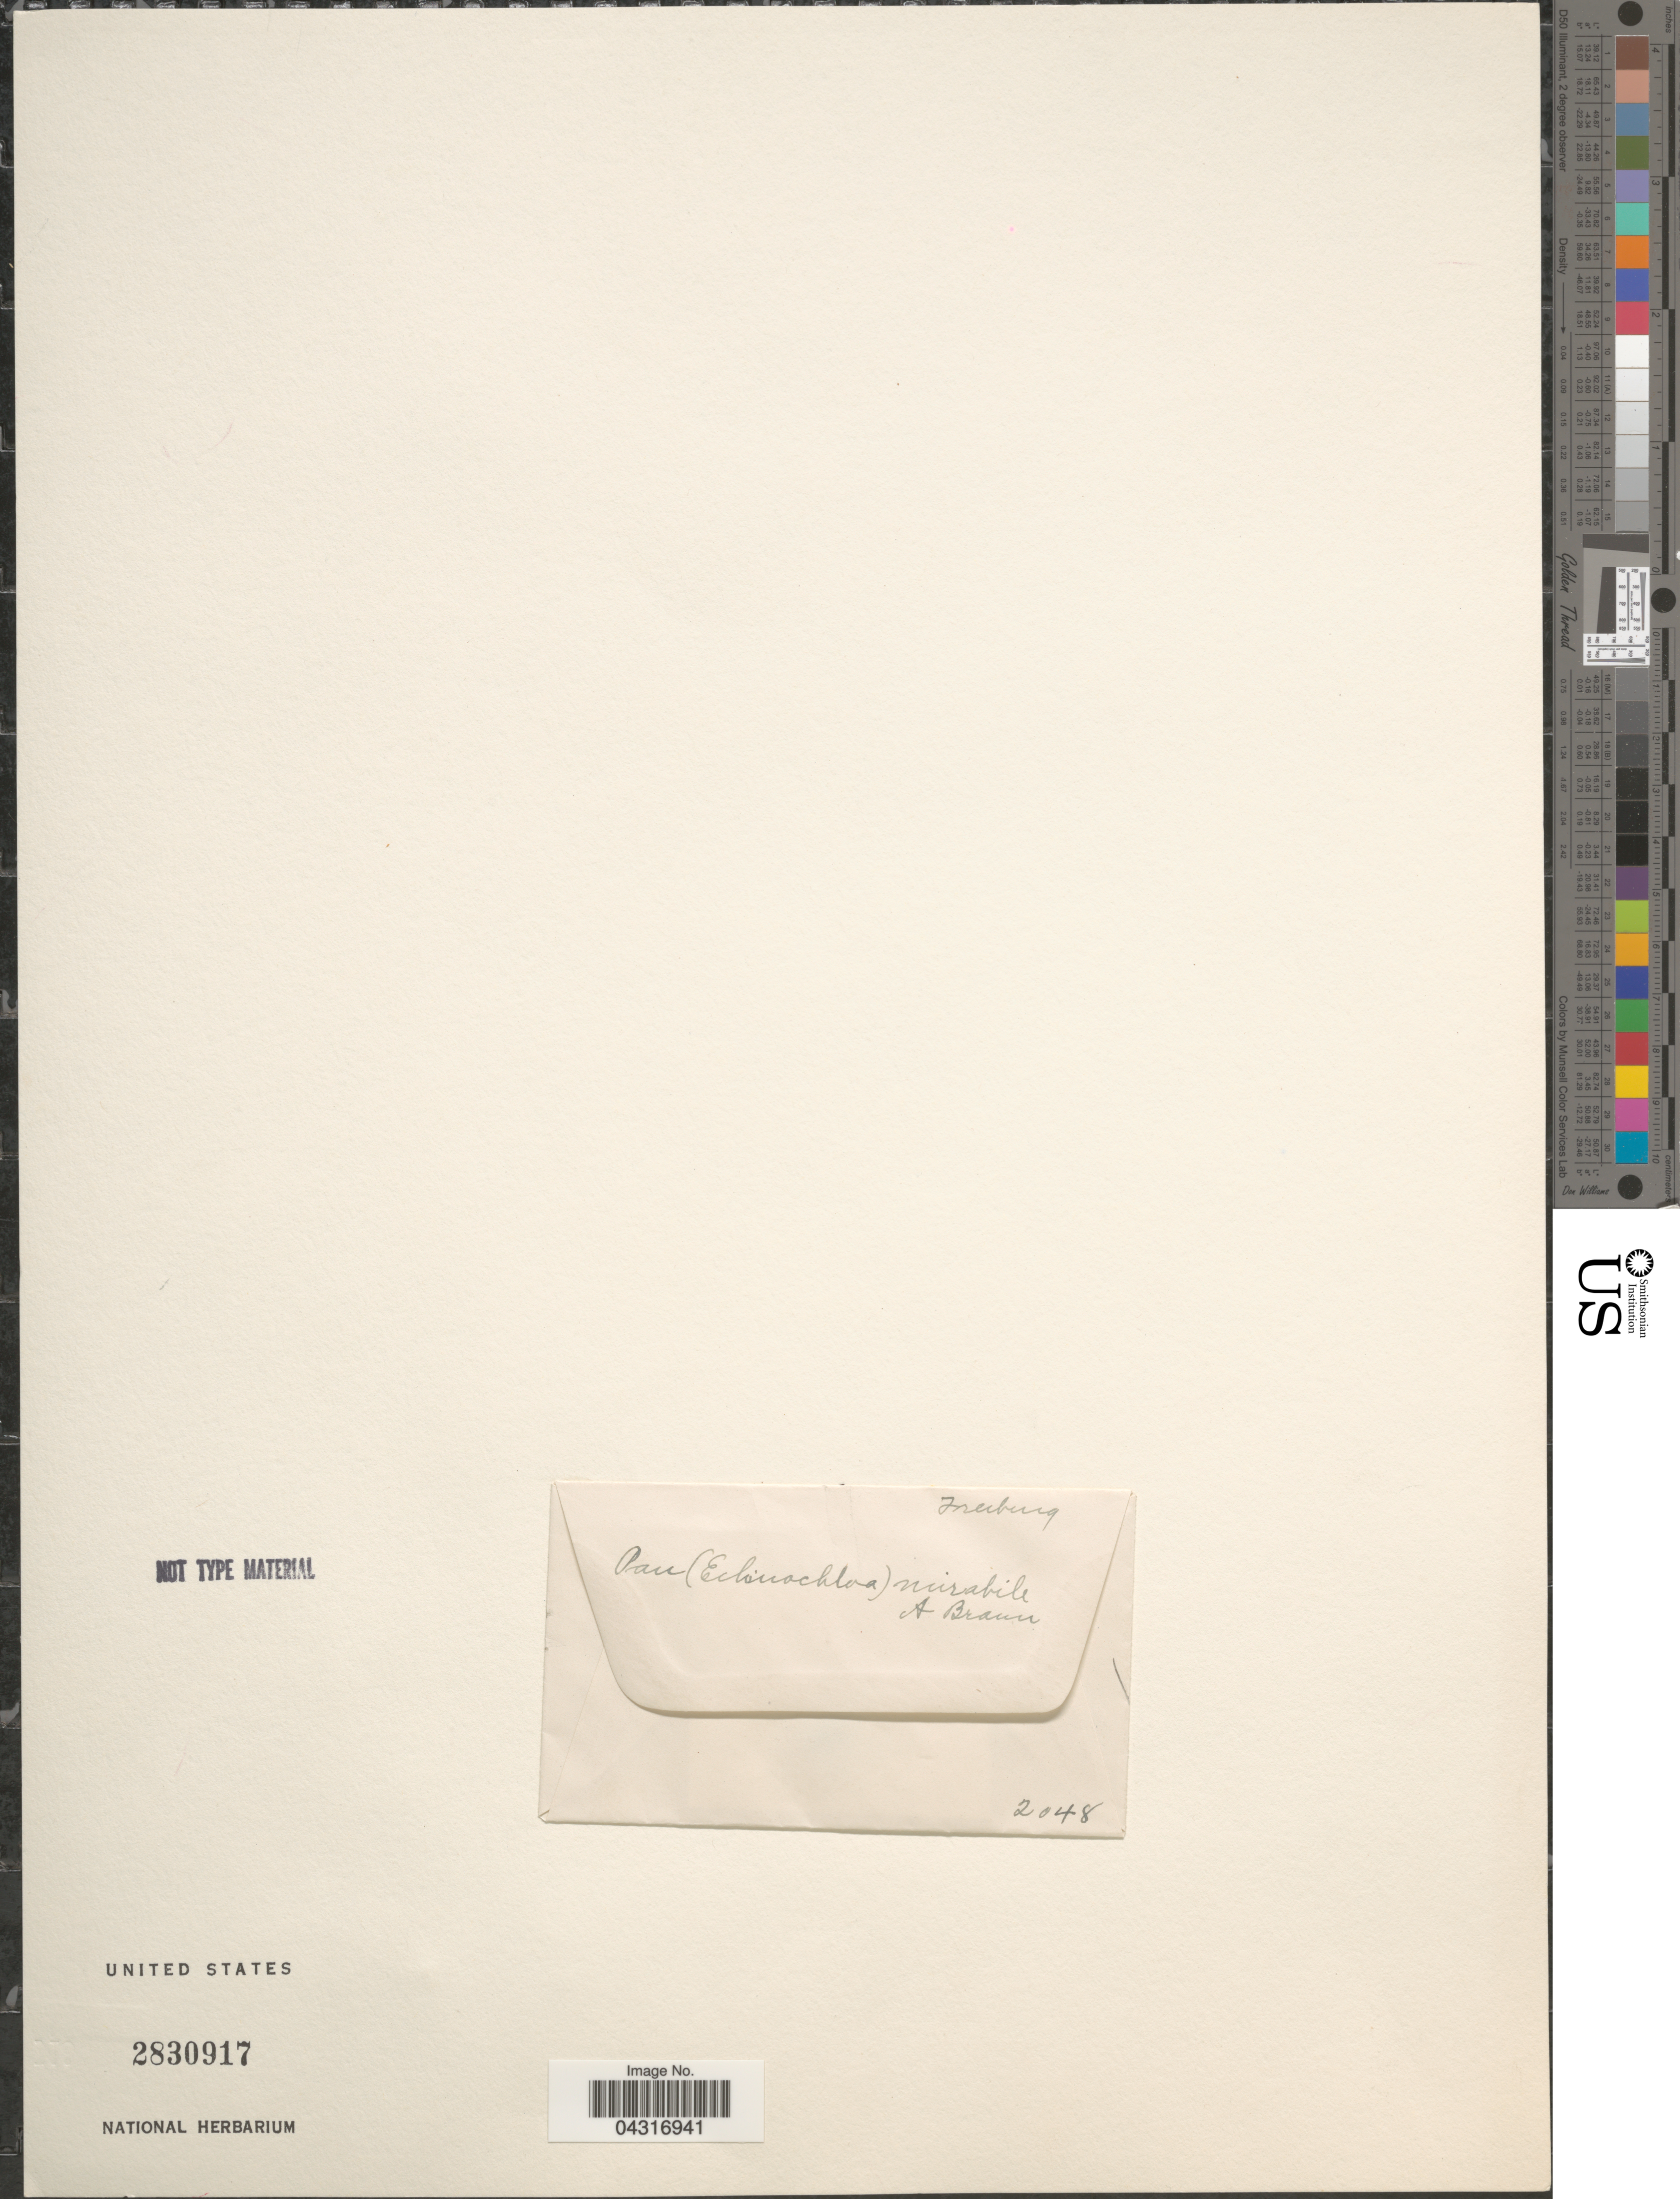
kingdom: Plantae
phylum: Tracheophyta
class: Liliopsida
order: Poales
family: Poaceae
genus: Echinochloa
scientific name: Echinochloa oryzoides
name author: (Ard.) Fritsch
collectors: -. Freiburg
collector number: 2048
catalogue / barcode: US 2830917